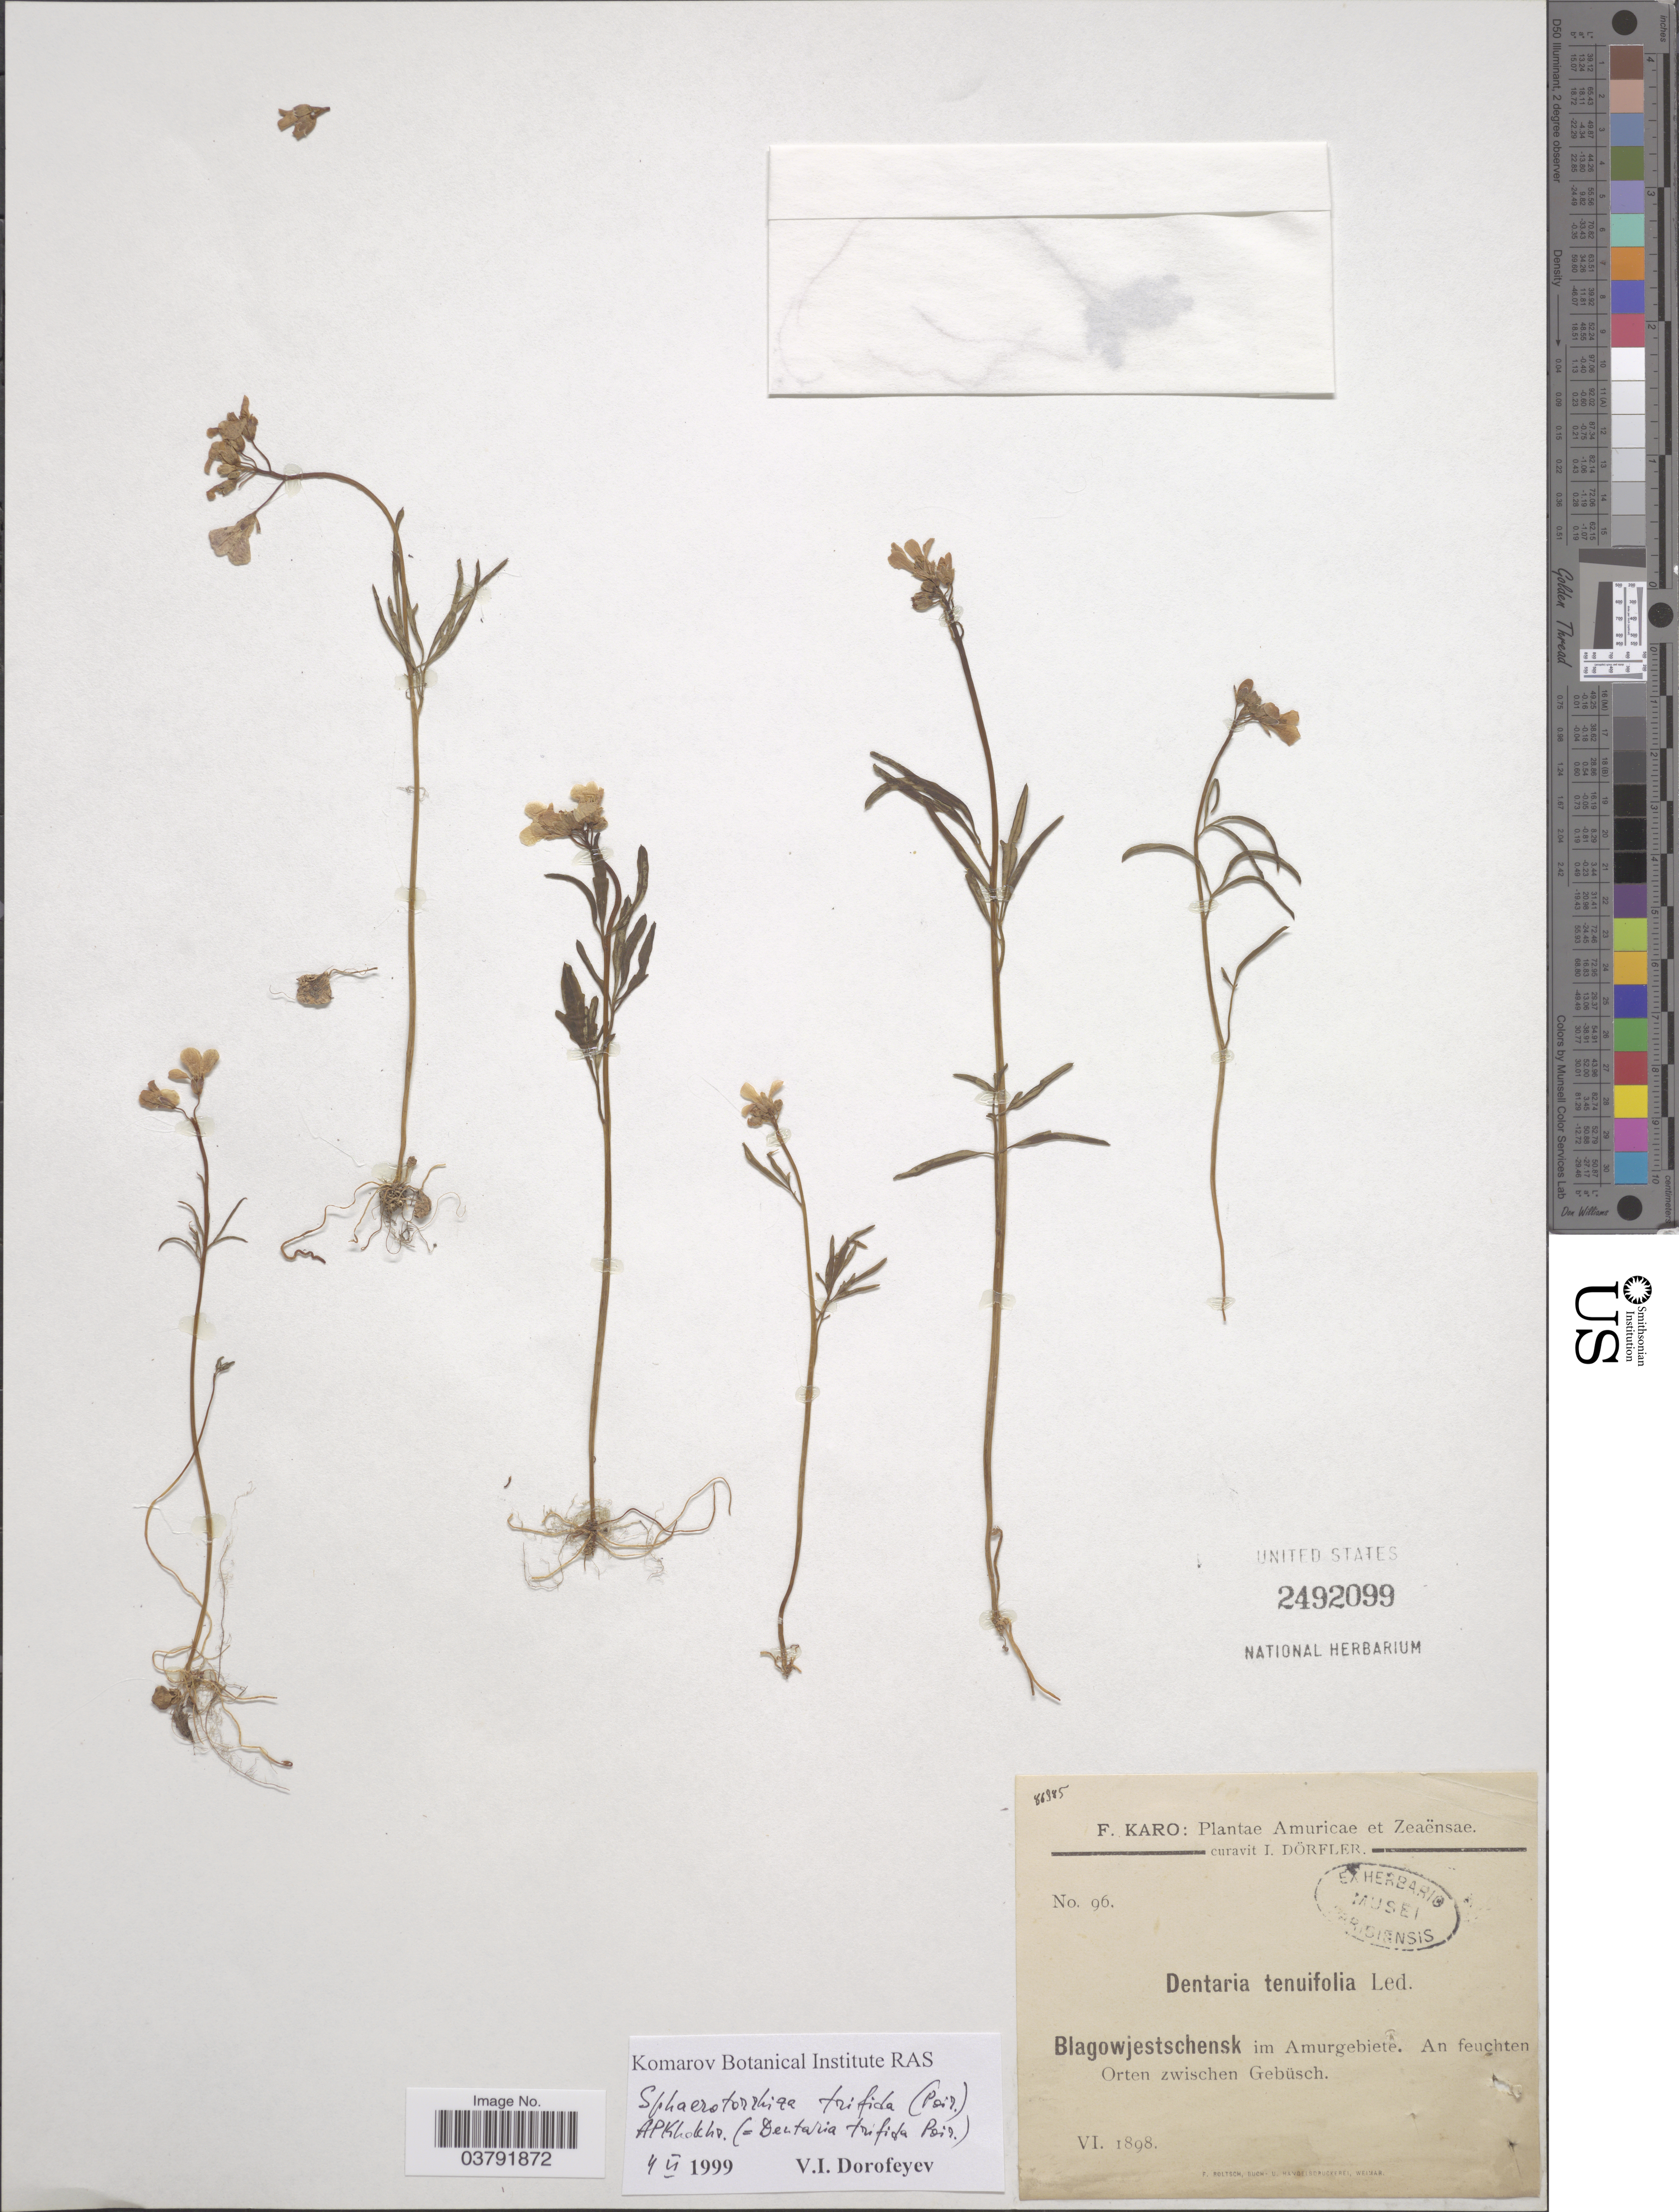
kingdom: Plantae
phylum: Tracheophyta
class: Magnoliopsida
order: Brassicales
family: Brassicaceae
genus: Dentaria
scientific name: Dentaria tenuifolia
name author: Ledeb.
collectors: F. Karo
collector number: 96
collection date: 1898-06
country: Russian Federation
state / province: Amur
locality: Blagowjestschensk im Amurgebiete.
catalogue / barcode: US 2492099